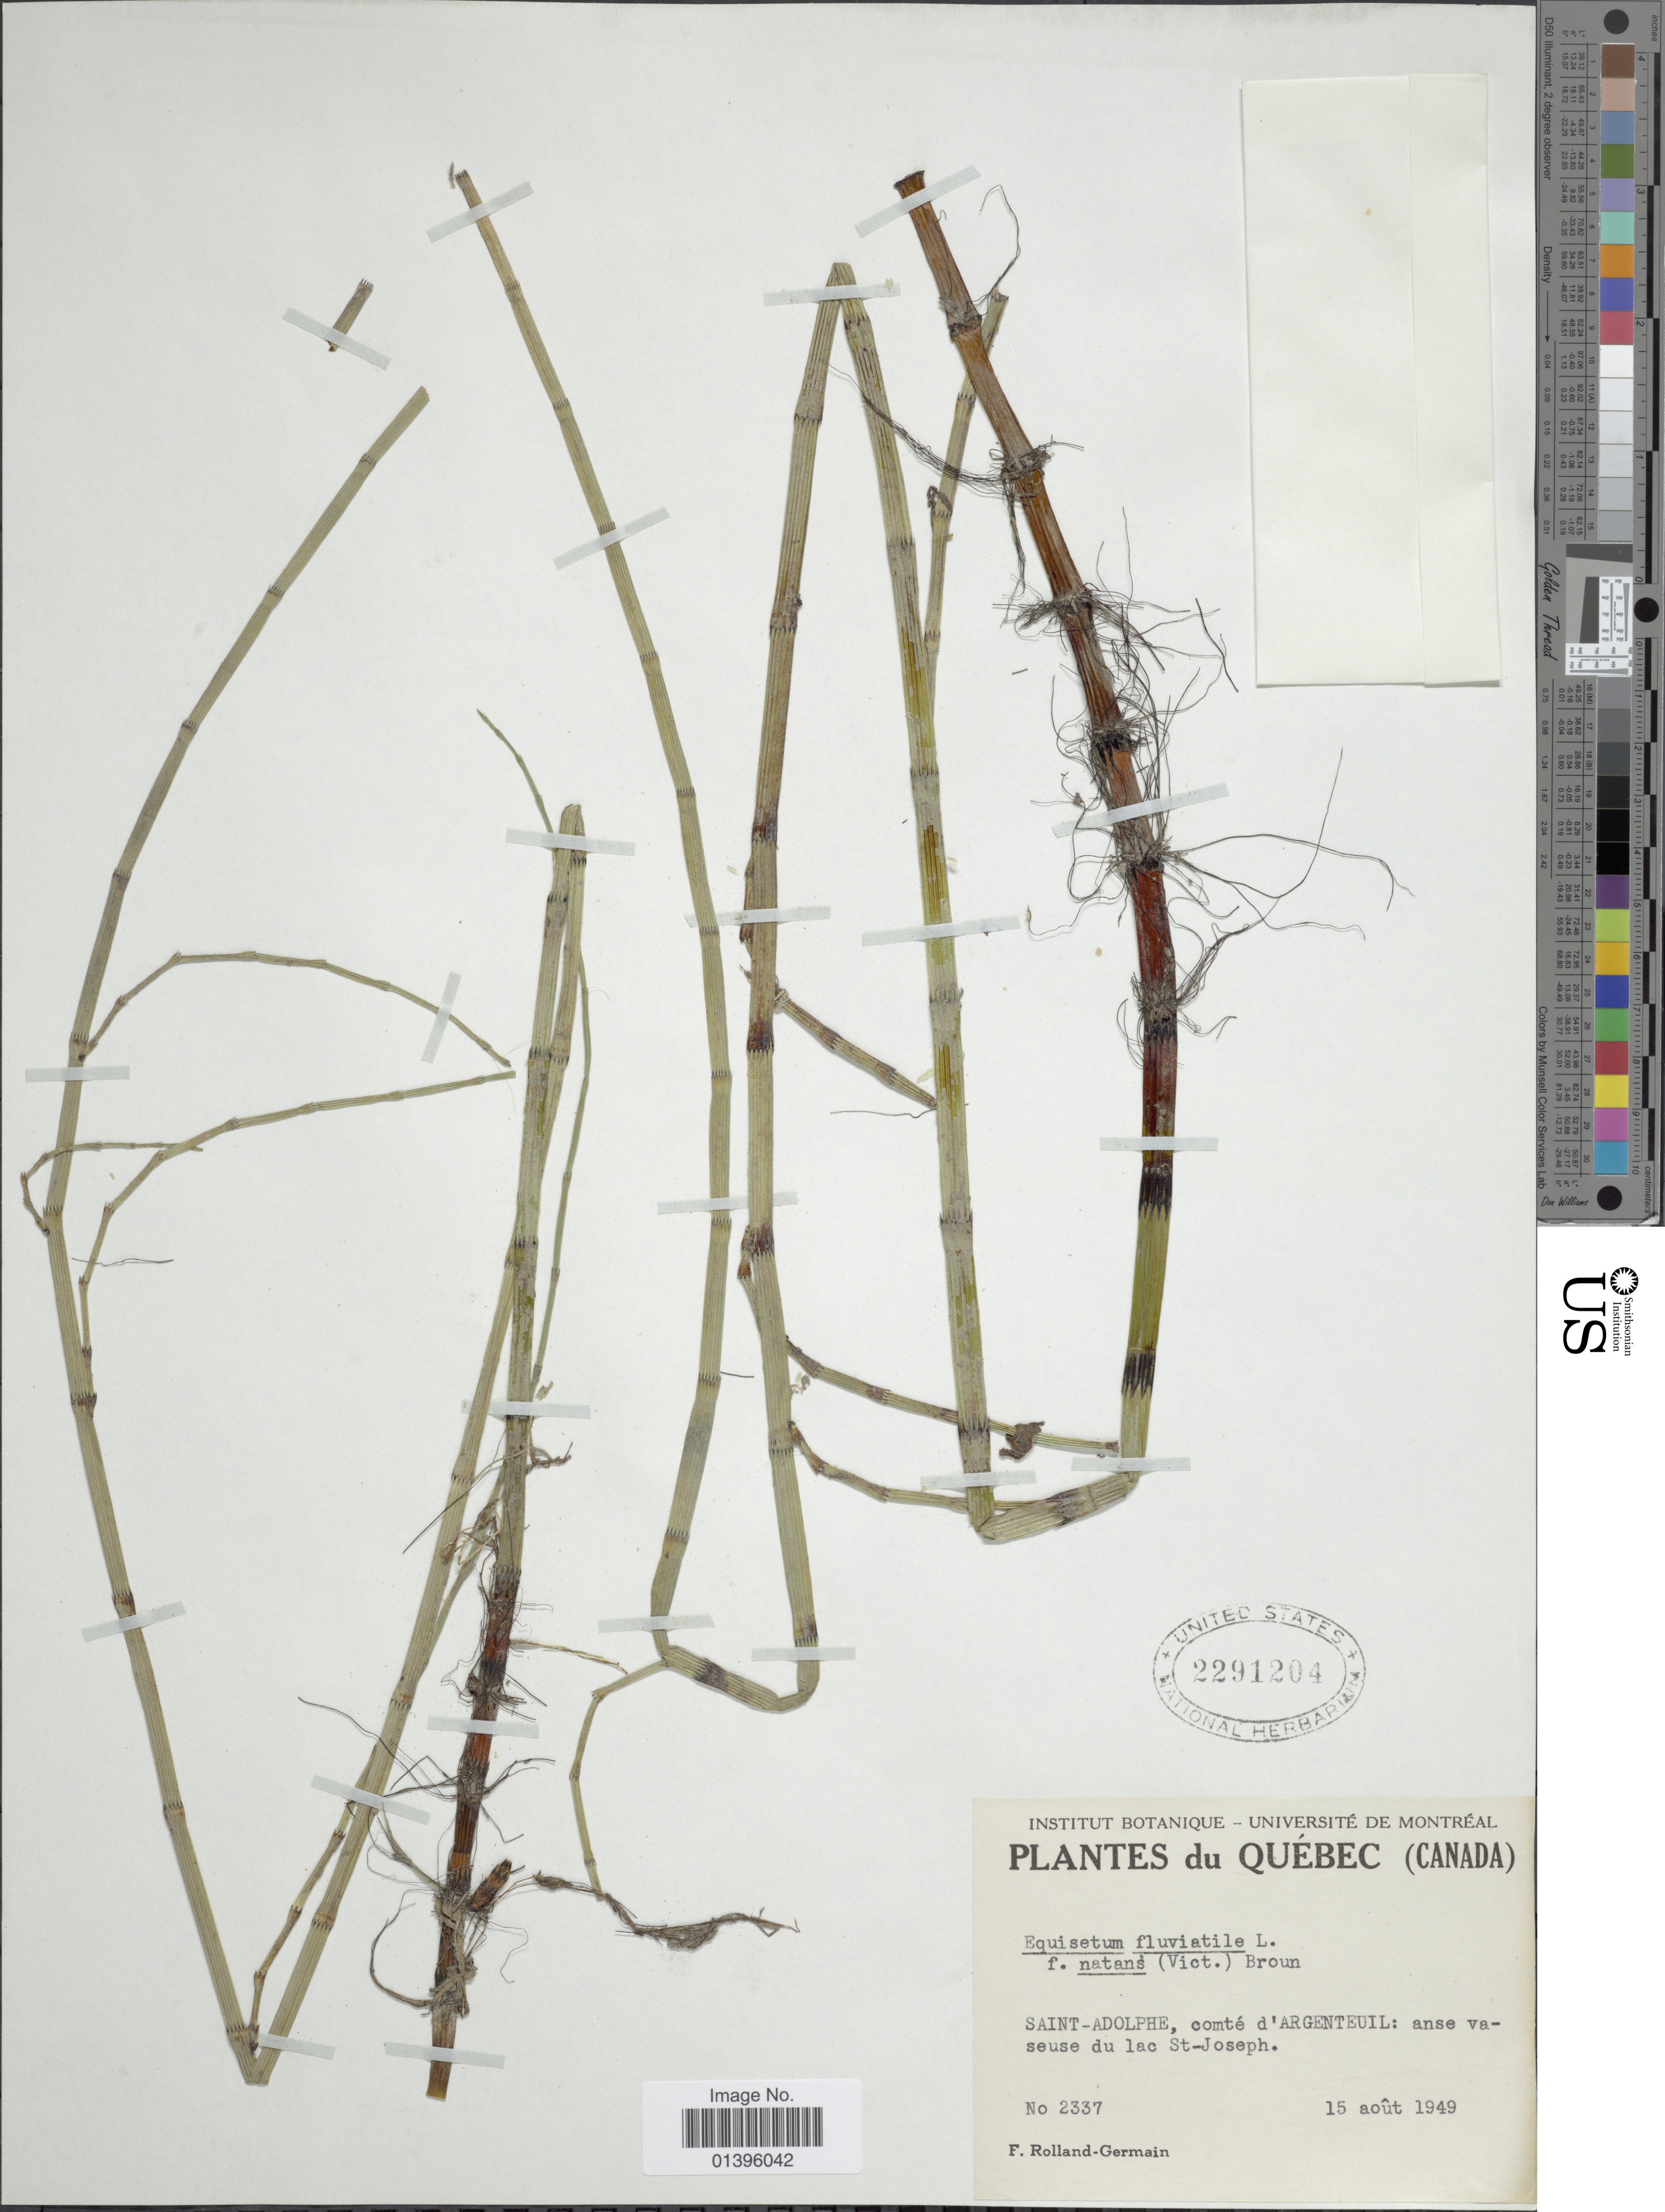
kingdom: Plantae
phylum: Tracheophyta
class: Polypodiopsida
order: Equisetales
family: Equisetaceae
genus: Equisetum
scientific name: Equisetum fluviatile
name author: L.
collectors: Rolland-Germain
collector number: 2337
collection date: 1949-08-15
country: Canada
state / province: Quebec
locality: Saint-Adolphe, comté d' Argenteuil: anse vaseuse du lac St-Joseph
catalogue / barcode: US 2291204